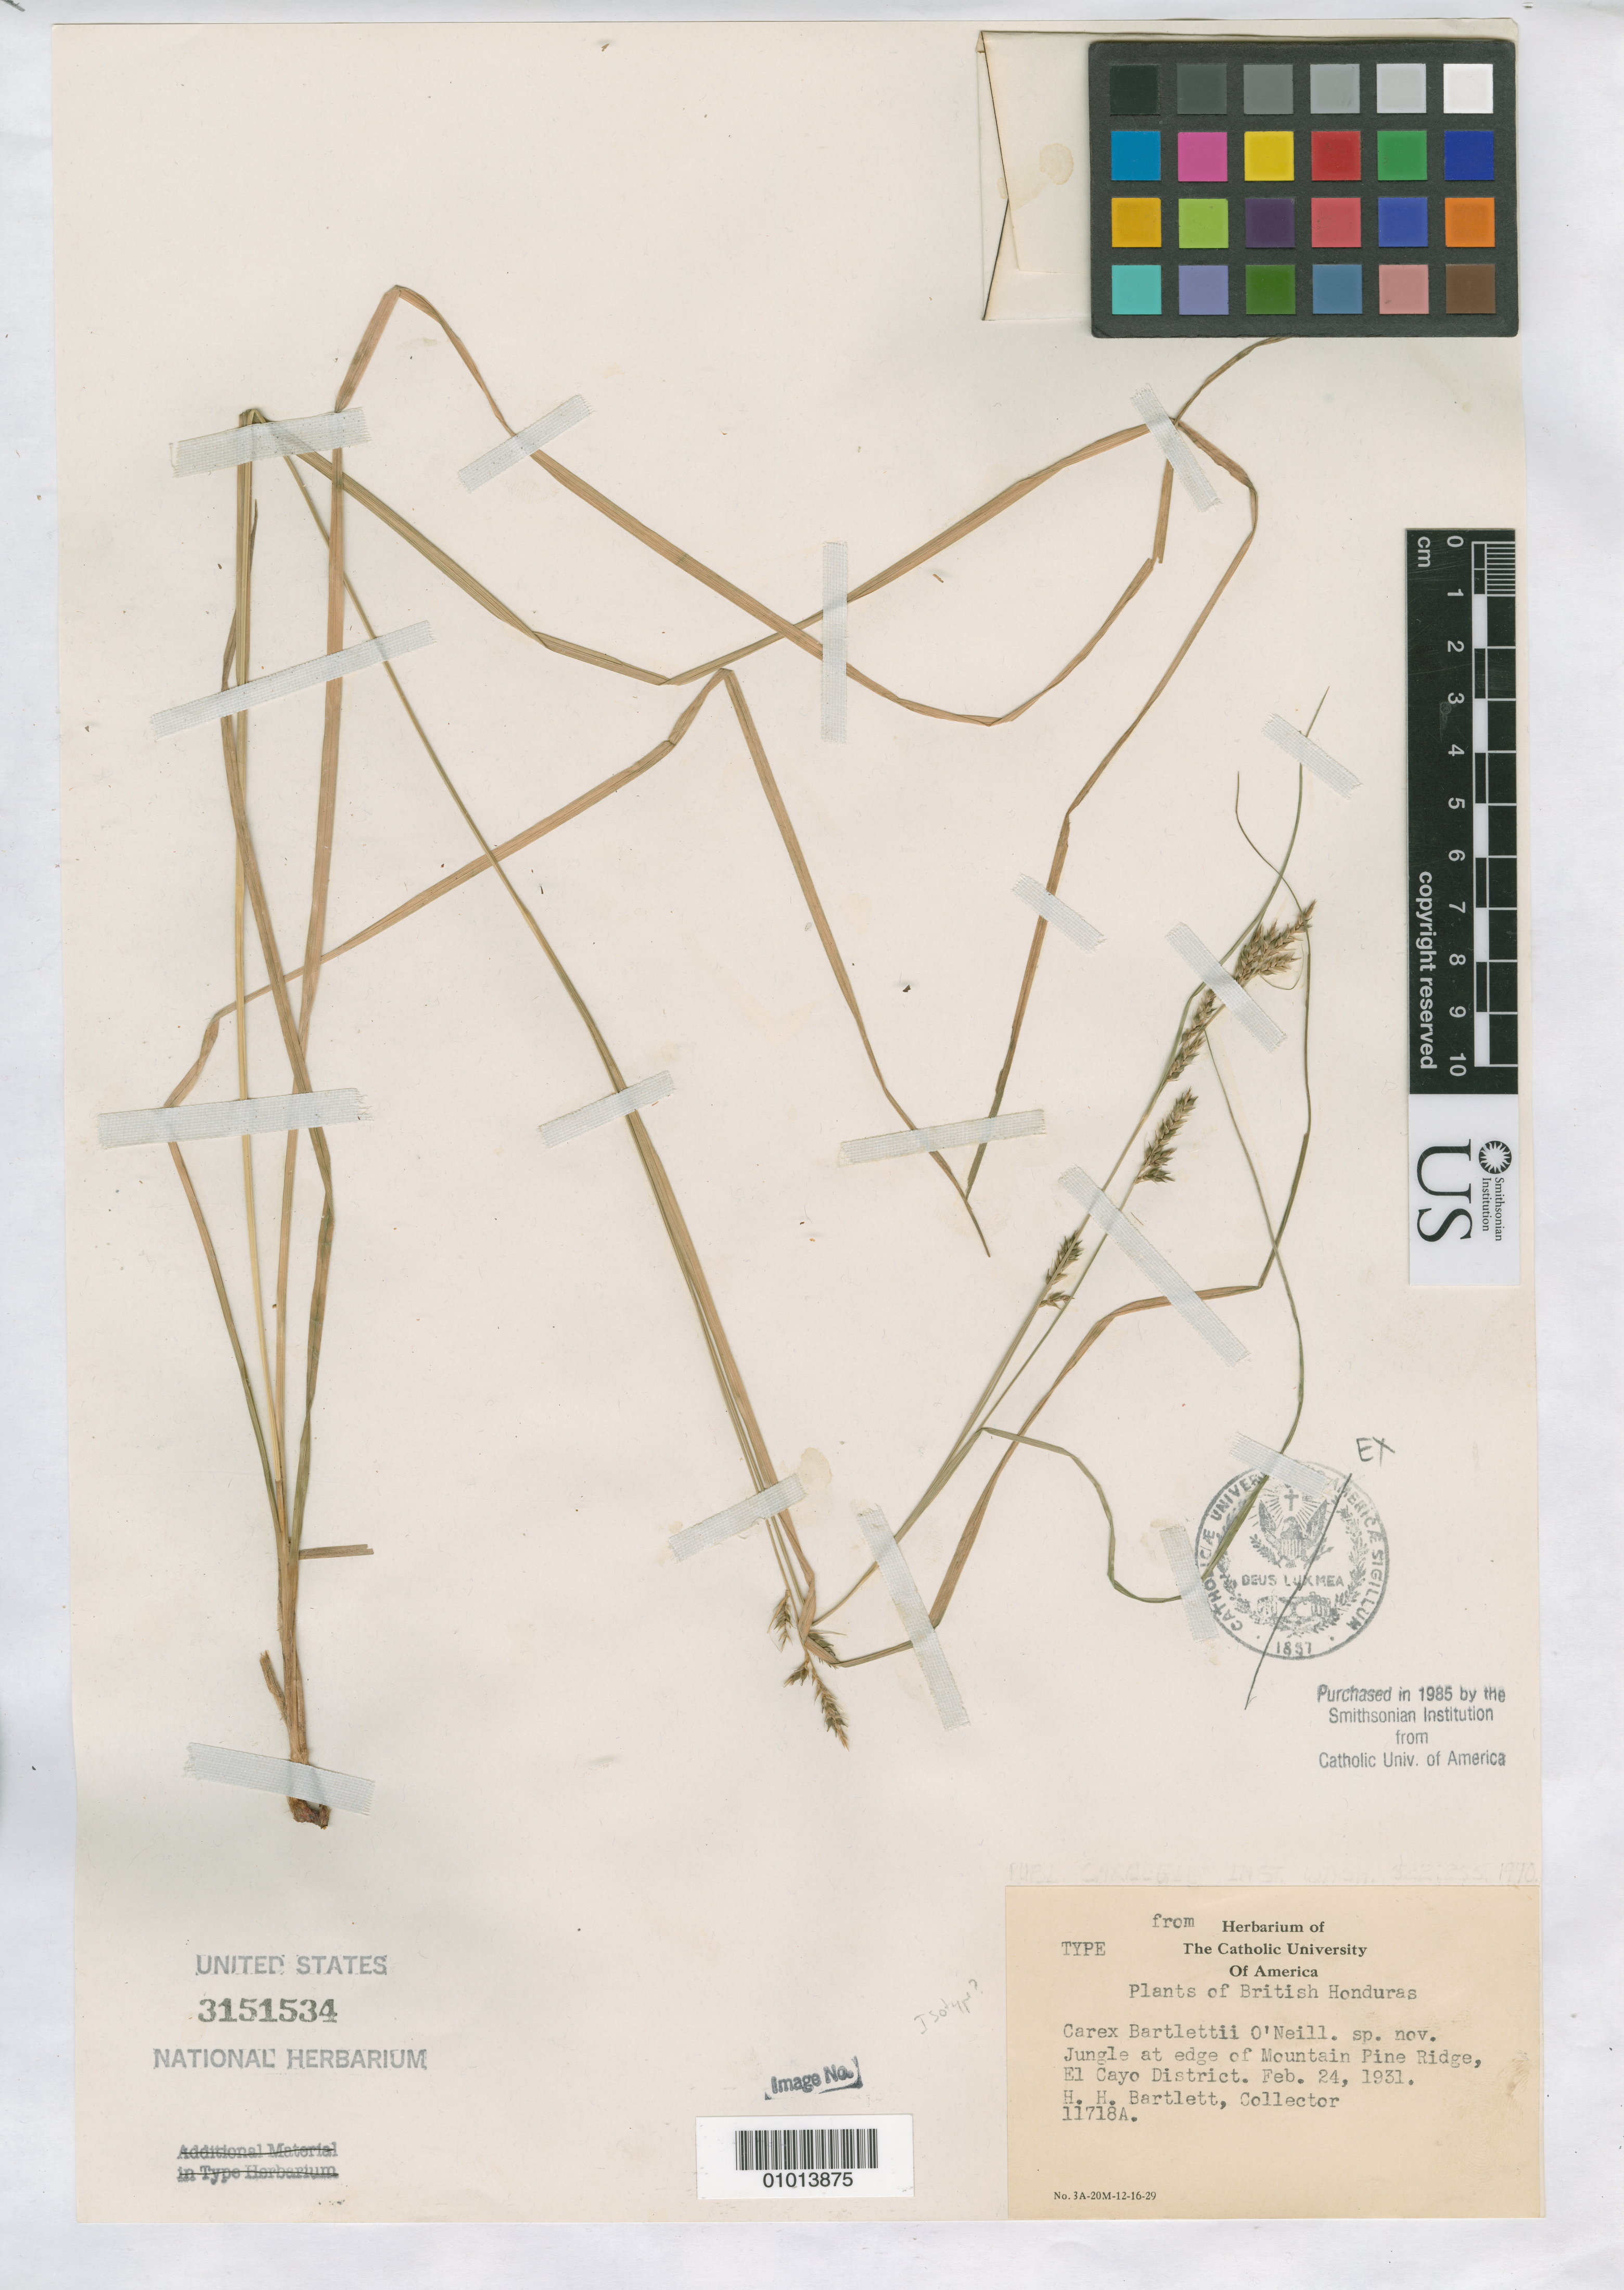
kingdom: Plantae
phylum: Tracheophyta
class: Liliopsida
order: Poales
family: Cyperaceae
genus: Carex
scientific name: Carex bartlettii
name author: O'Neill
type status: Type Collection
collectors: H. H. Bartlett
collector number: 11718A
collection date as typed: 24 Feb 1931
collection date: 1931-02-24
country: Belize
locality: British Honduras, El Cayo District, at the edge of Mt. Pine Ridge.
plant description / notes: One of two sheets at US ex herb. LCU, both marked as "Type"; unclear which is holotype, or if both are syntypes.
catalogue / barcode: US 3151534